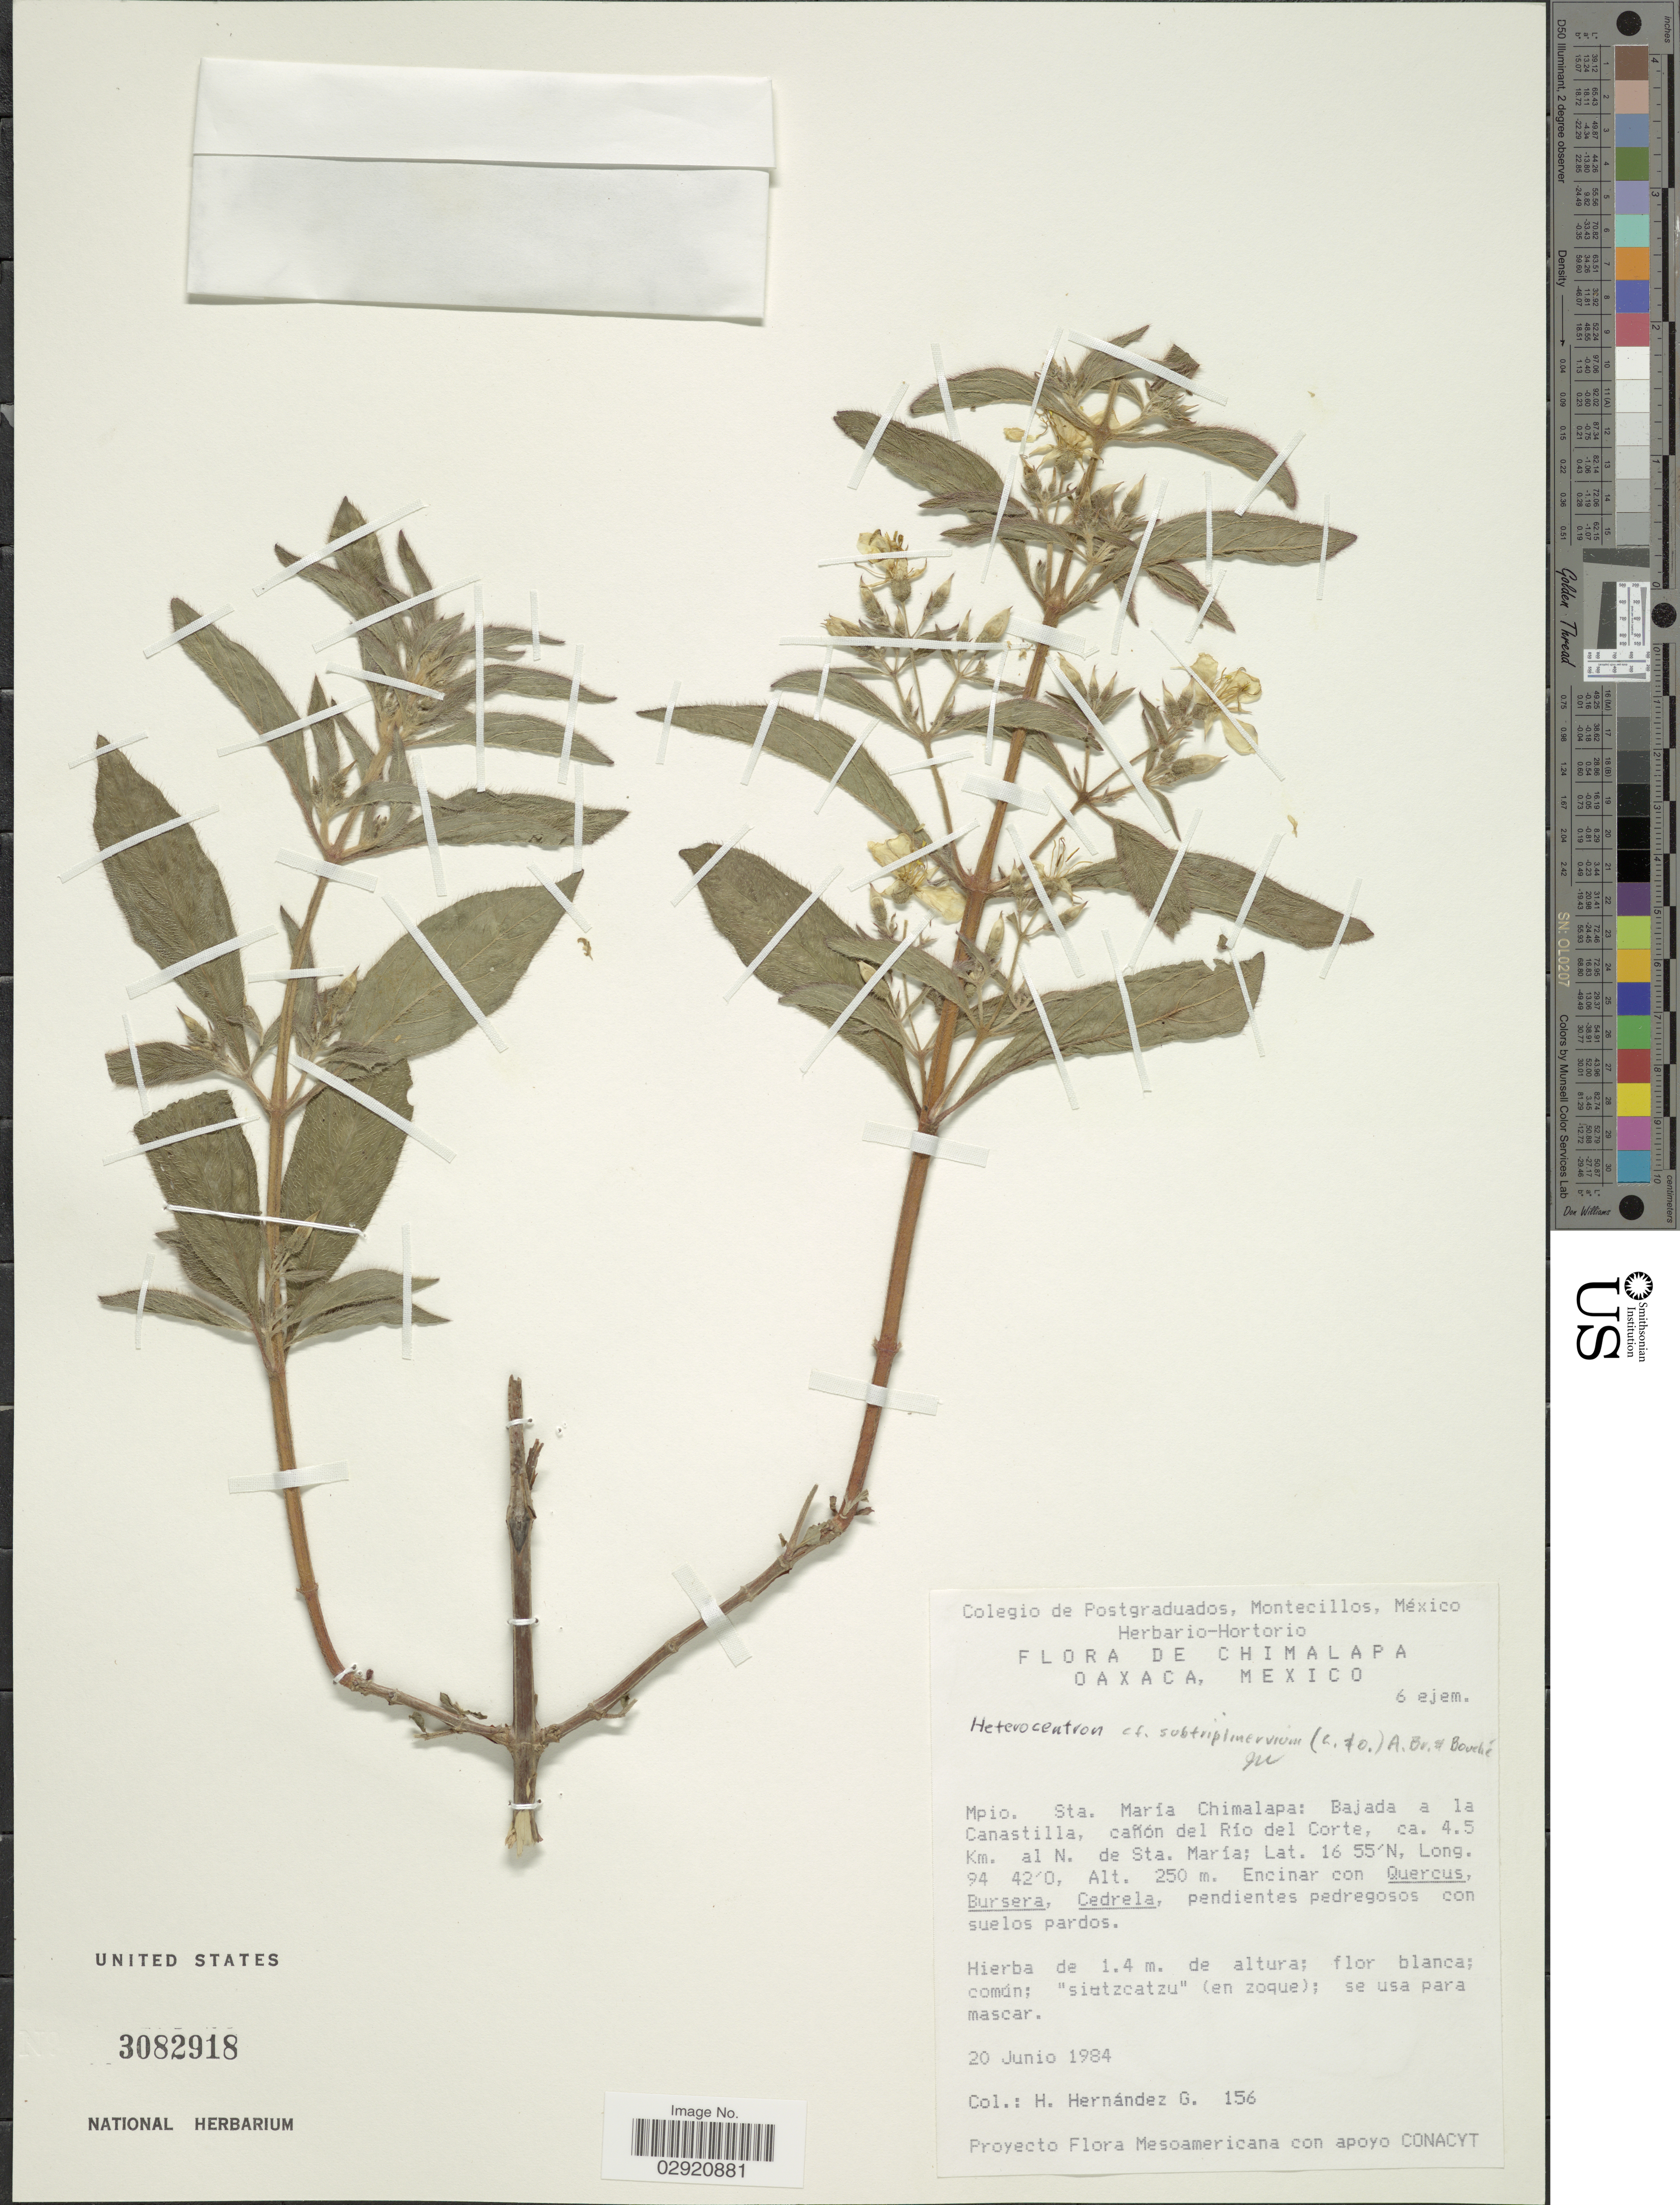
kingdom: Plantae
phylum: Tracheophyta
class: Magnoliopsida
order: Myrtales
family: Melastomataceae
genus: Heterocentron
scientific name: Heterocentron sp.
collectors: H. Hernandez G.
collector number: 156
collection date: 1984-06-20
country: Mexico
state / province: Oaxaca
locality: Chimalapa. Mpio. Sta María Chimalapa: Bajada a la Canastilla, cañón del Río del Corte, ca. 4.5 km. al N. de Sta. María.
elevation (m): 250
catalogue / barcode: US 3082918